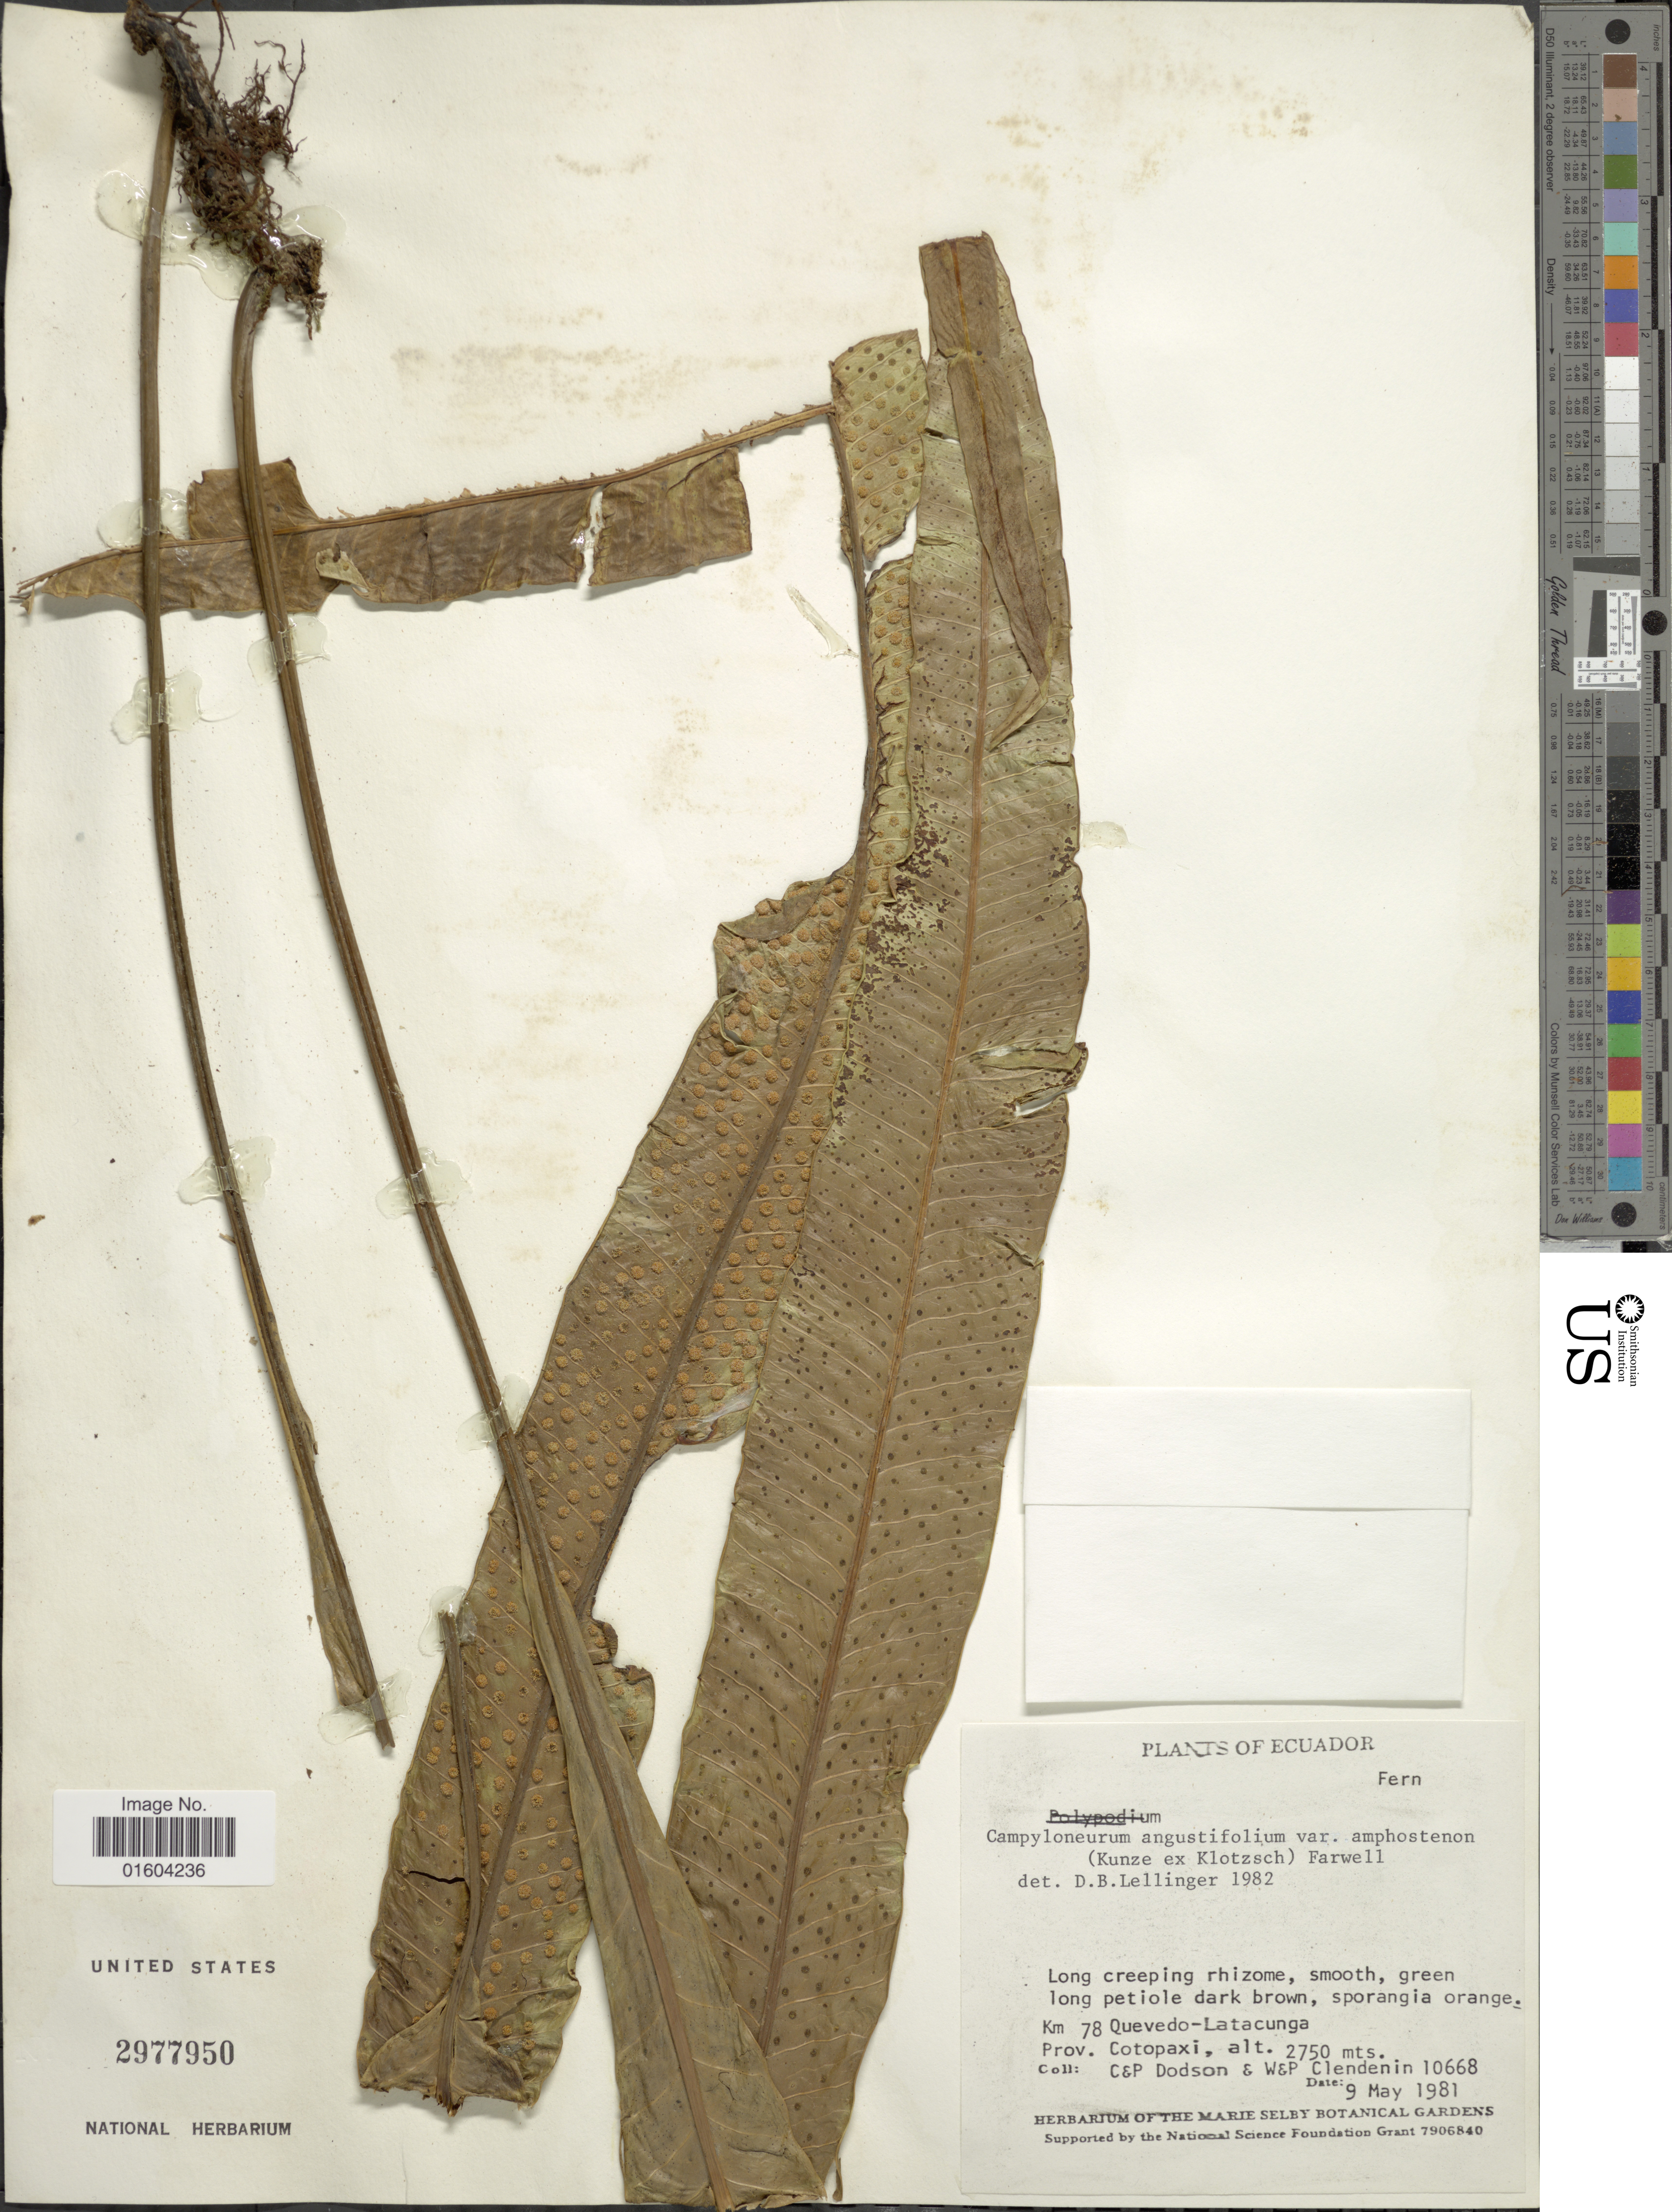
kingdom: Plantae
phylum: Tracheophyta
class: Polypodiopsida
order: Polypodiales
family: Polypodiaceae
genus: Campyloneurum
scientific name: Campyloneurum cochense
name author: (Hieron.) Ching & Farw.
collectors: C. Dodson, P. M. Dodson, W. Clendenin & P. Clendenin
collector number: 10668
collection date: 1981-05-09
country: Ecuador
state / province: Cotopaxi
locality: Ecuador, Km 78 Quevedo - Latacunga, Prov. Cotopaxi.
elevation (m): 2750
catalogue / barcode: US 2977950